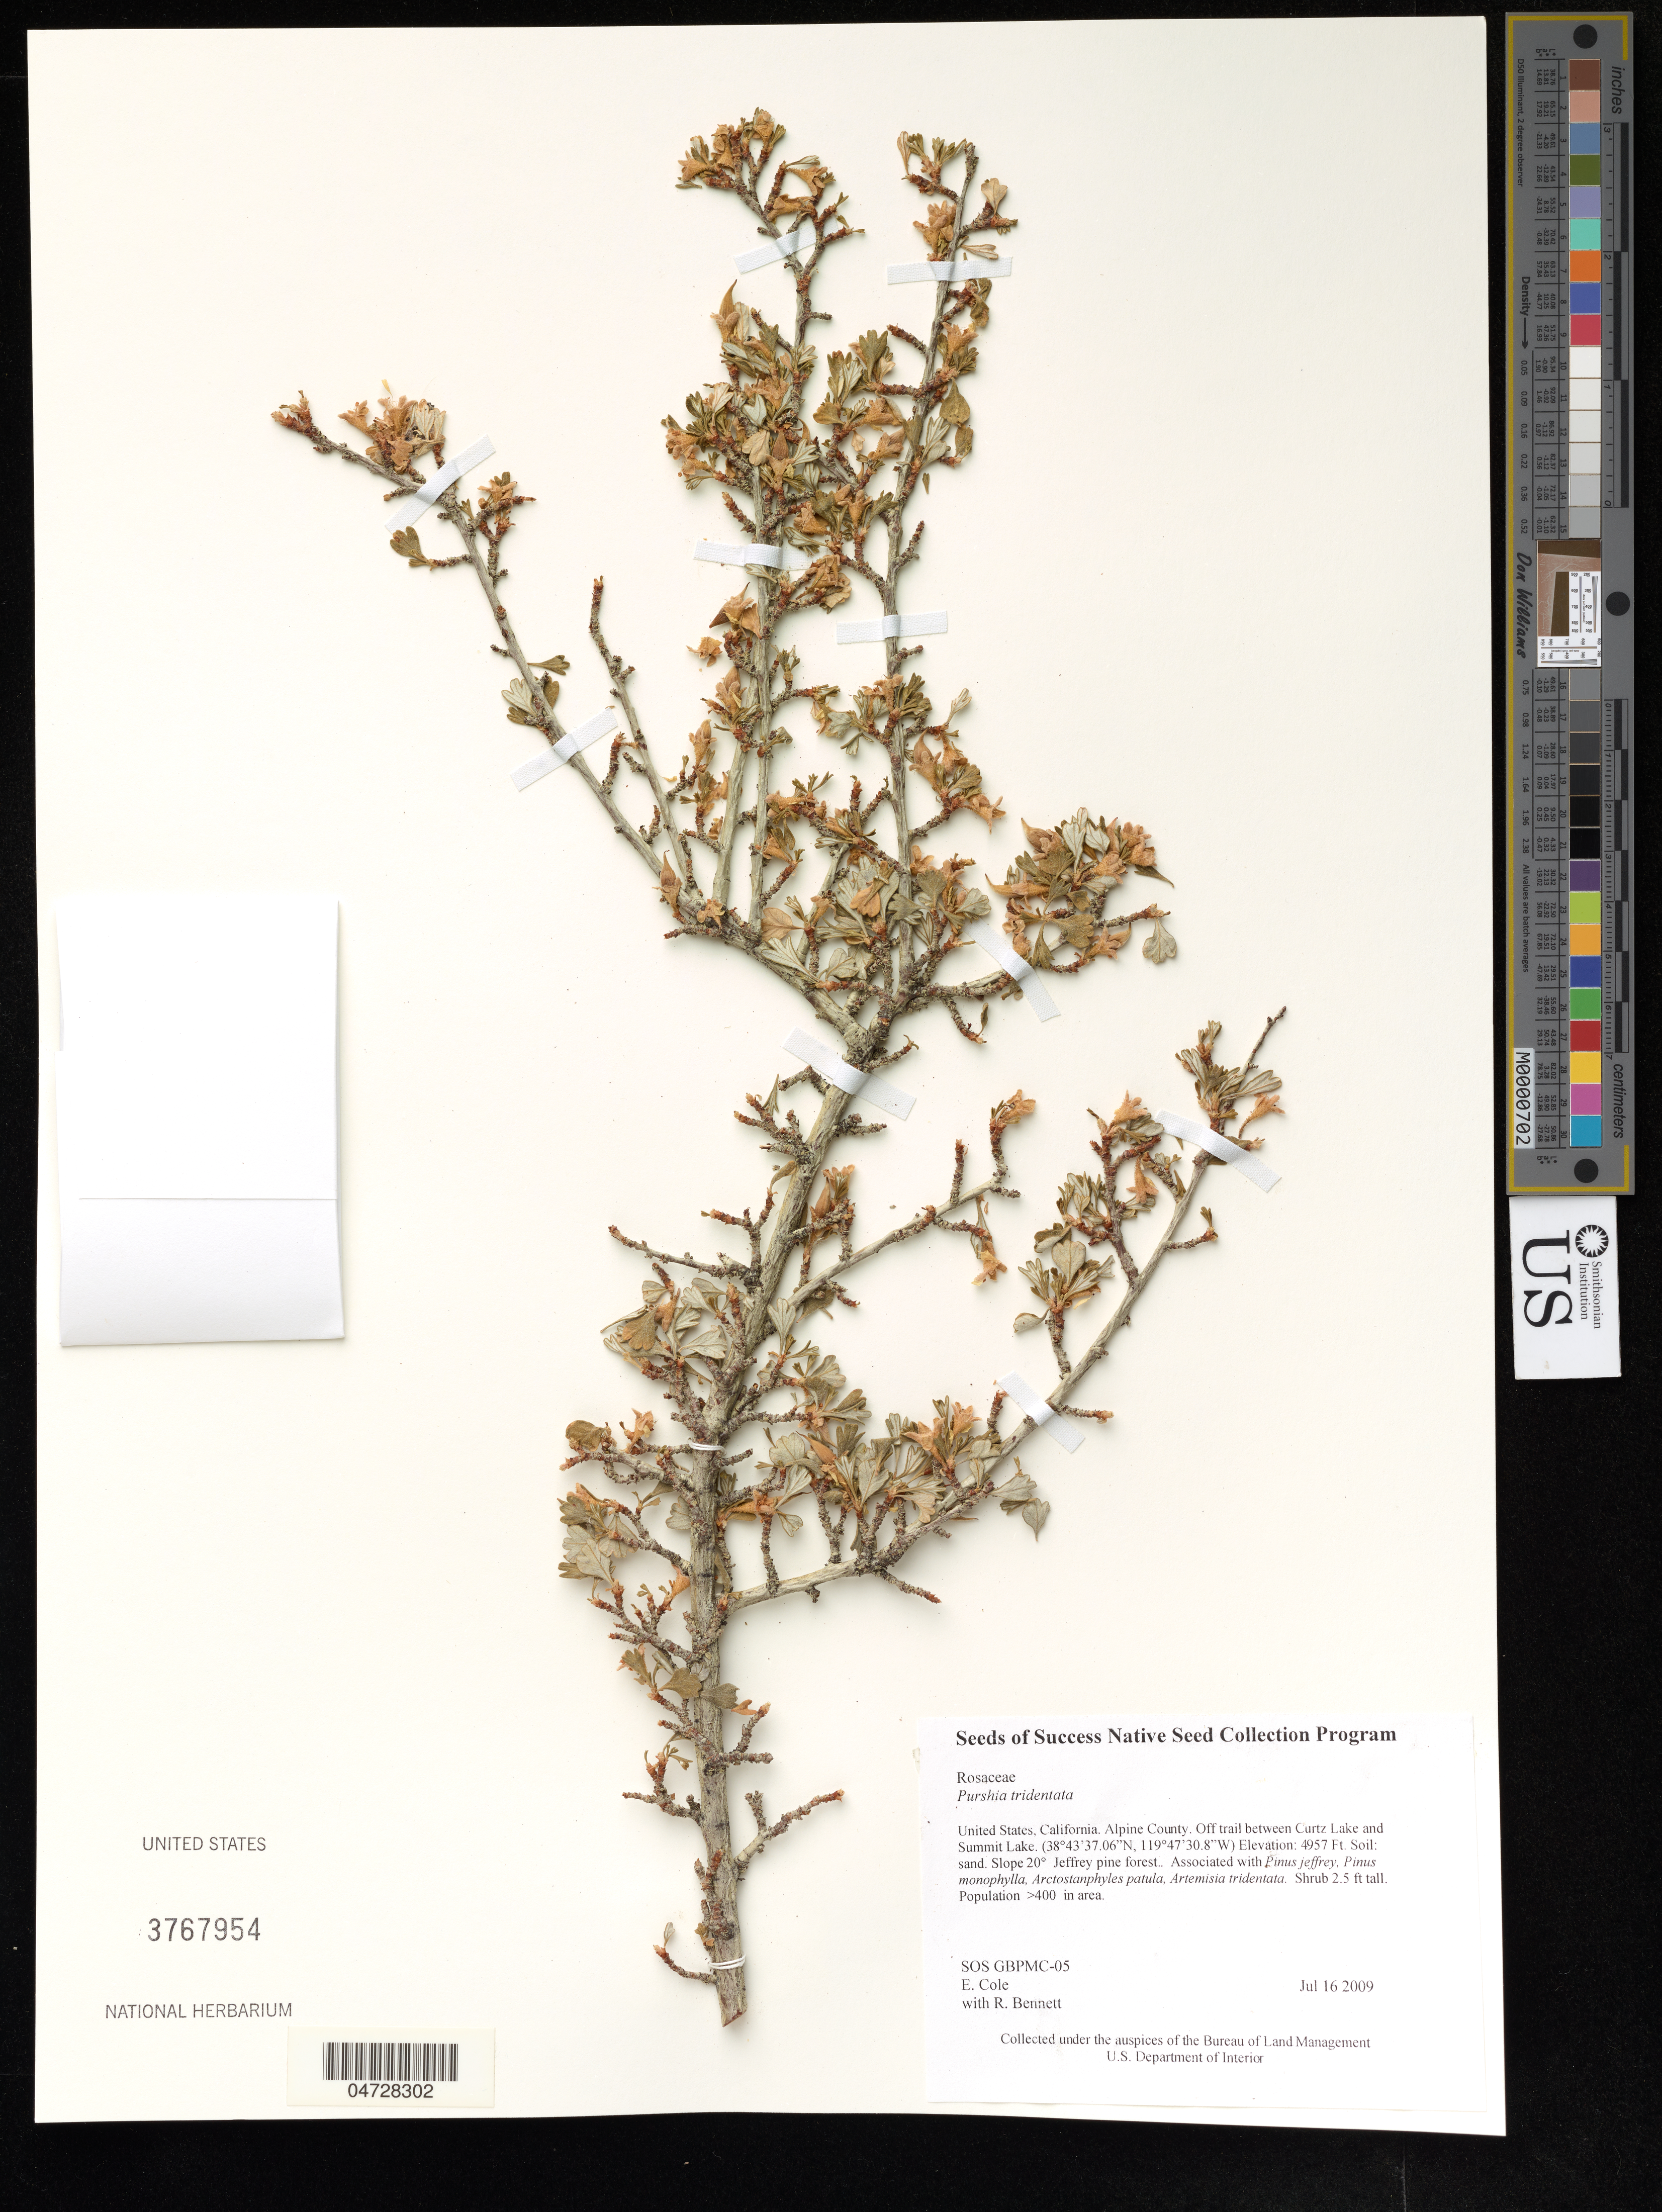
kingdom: Plantae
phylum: Tracheophyta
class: Magnoliopsida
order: Rosales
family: Rosaceae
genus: Purshia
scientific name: Purshia tridentata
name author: (Pursh) DC.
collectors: E. Cole & R. Bennett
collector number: SOS GBPMC-05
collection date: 2009-07-16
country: United States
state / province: California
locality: Alpine County, Off trail between Curtz Lake and Summit Lake.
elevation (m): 1511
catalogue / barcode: US 3767954